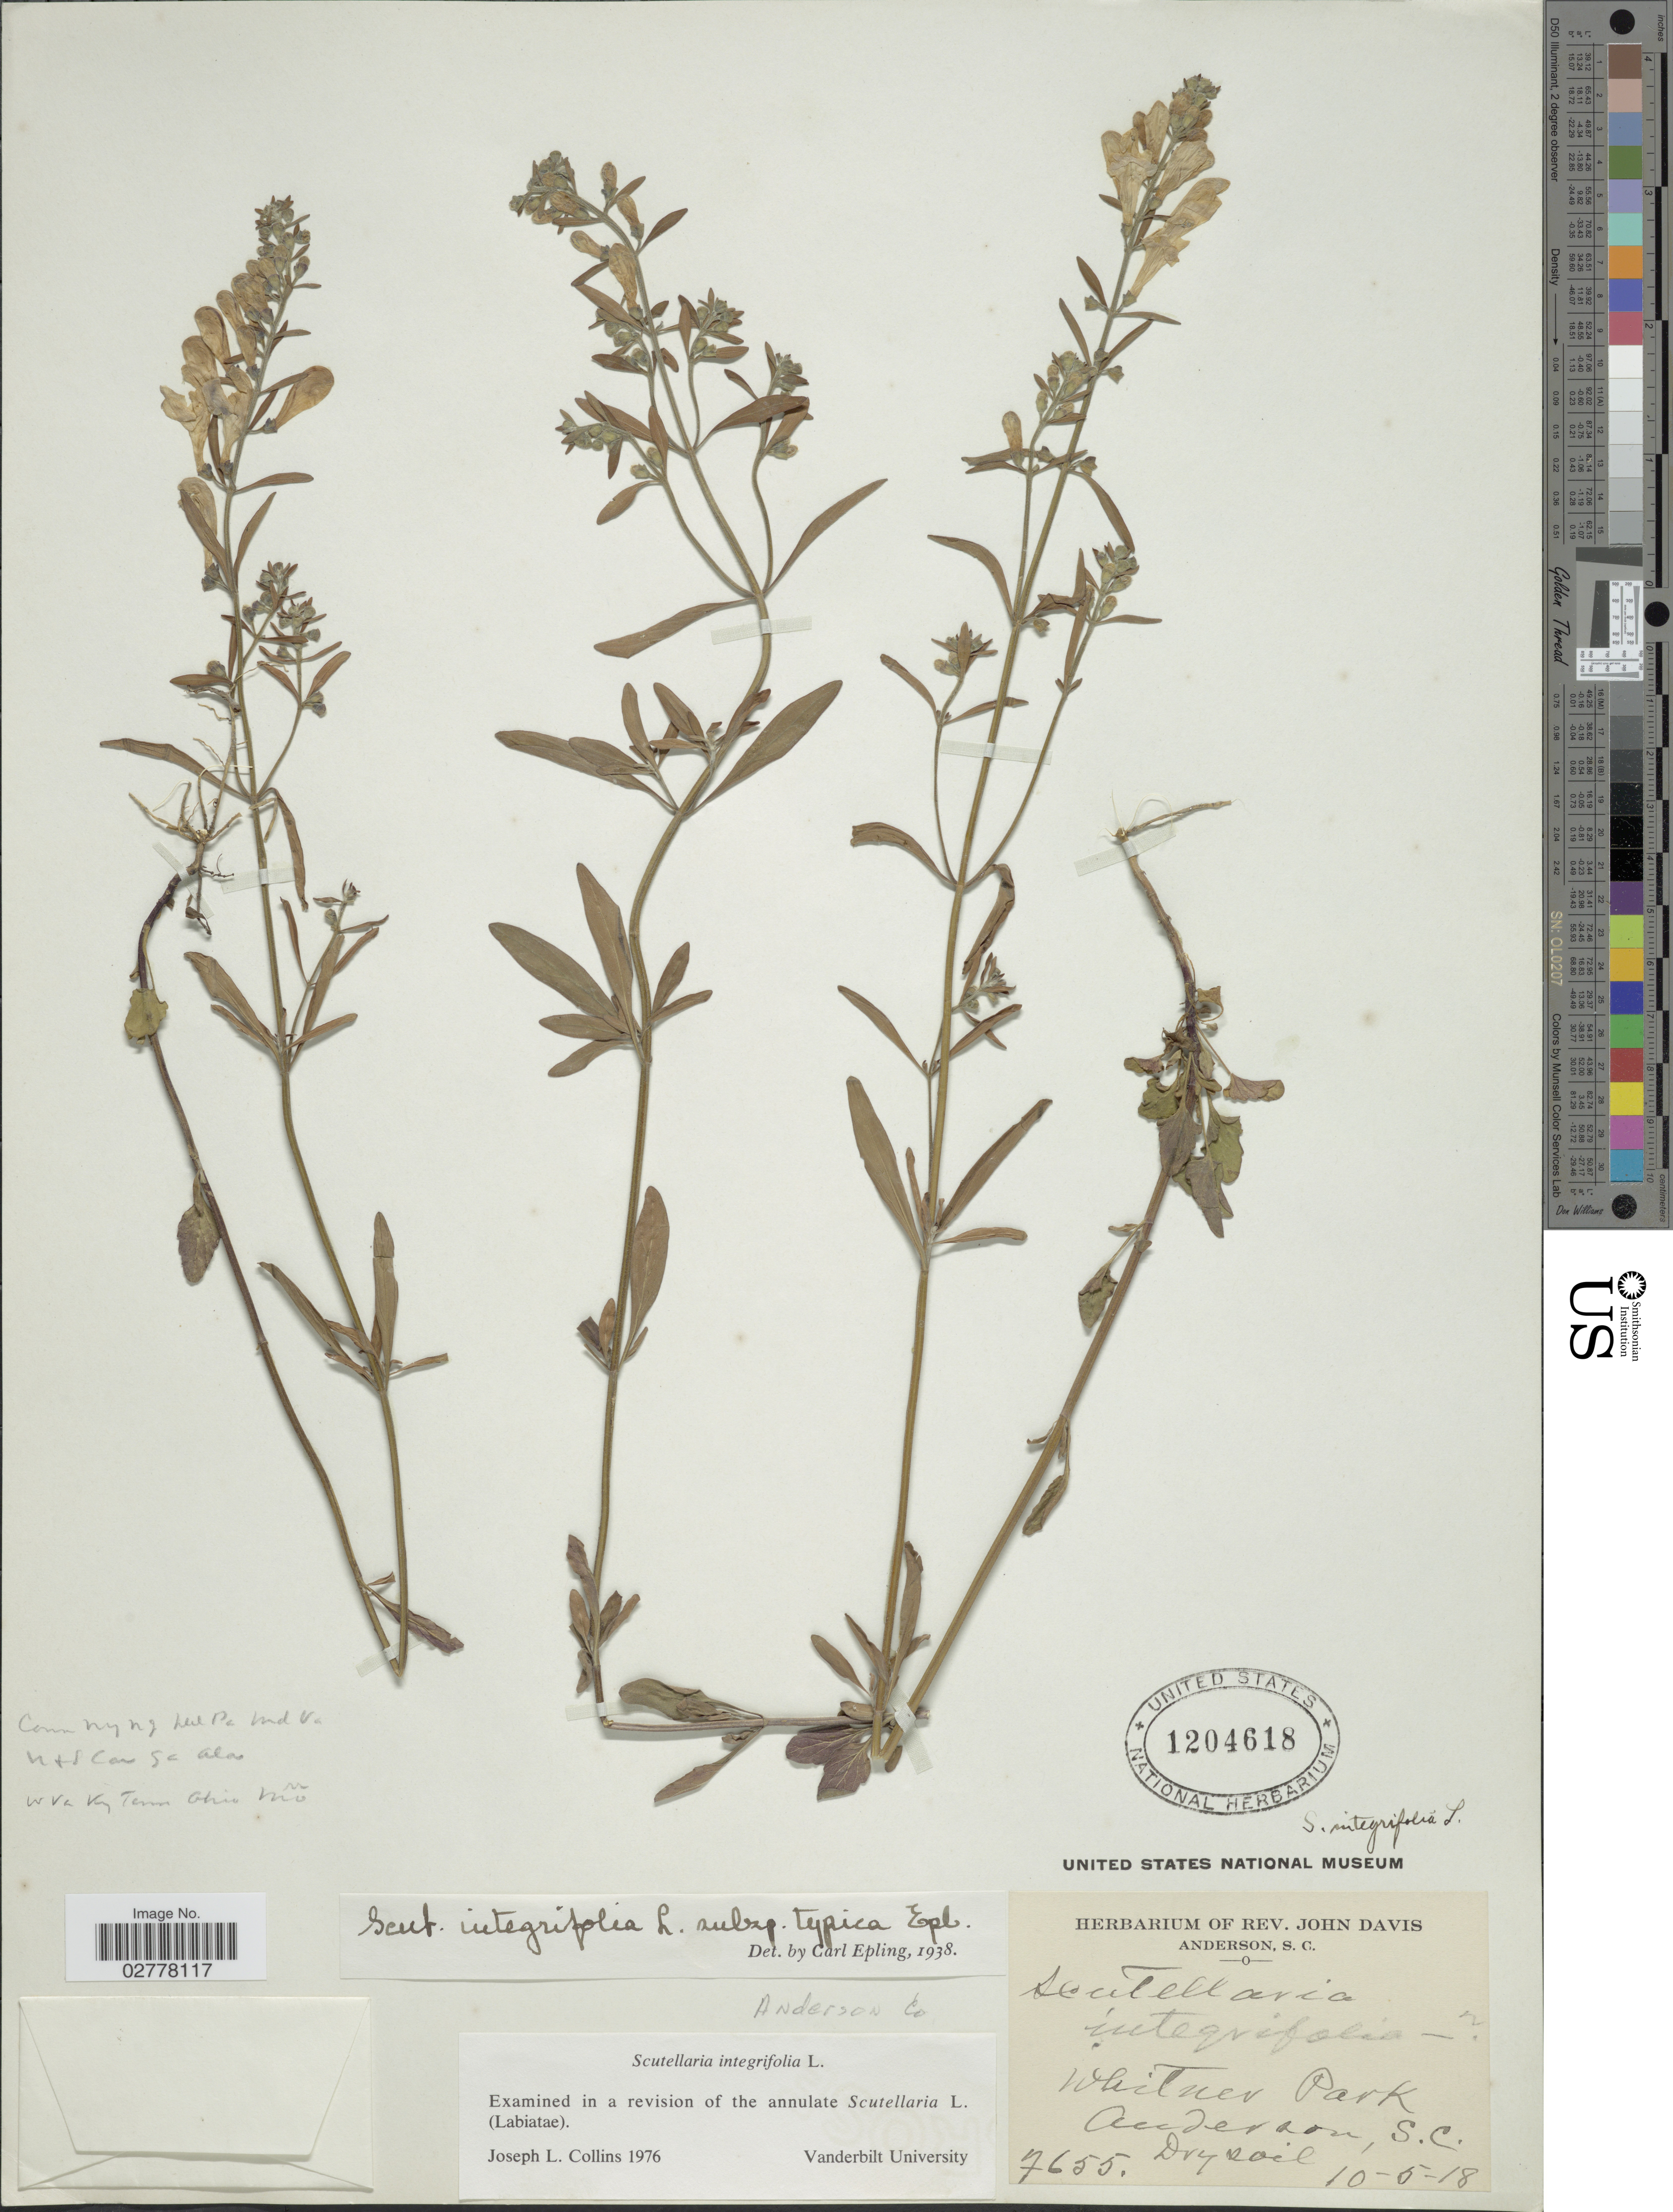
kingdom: Plantae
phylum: Tracheophyta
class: Magnoliopsida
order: Lamiales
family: Lamiaceae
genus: Scutellaria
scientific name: Scutellaria integrifolia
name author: L.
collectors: ex herb. Rev. John Davis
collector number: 7655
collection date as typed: Transcribed d/m/y: 5/10/18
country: United States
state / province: South Carolina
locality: Whitner Park, Anderson. Anderson Co.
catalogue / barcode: US 1204618